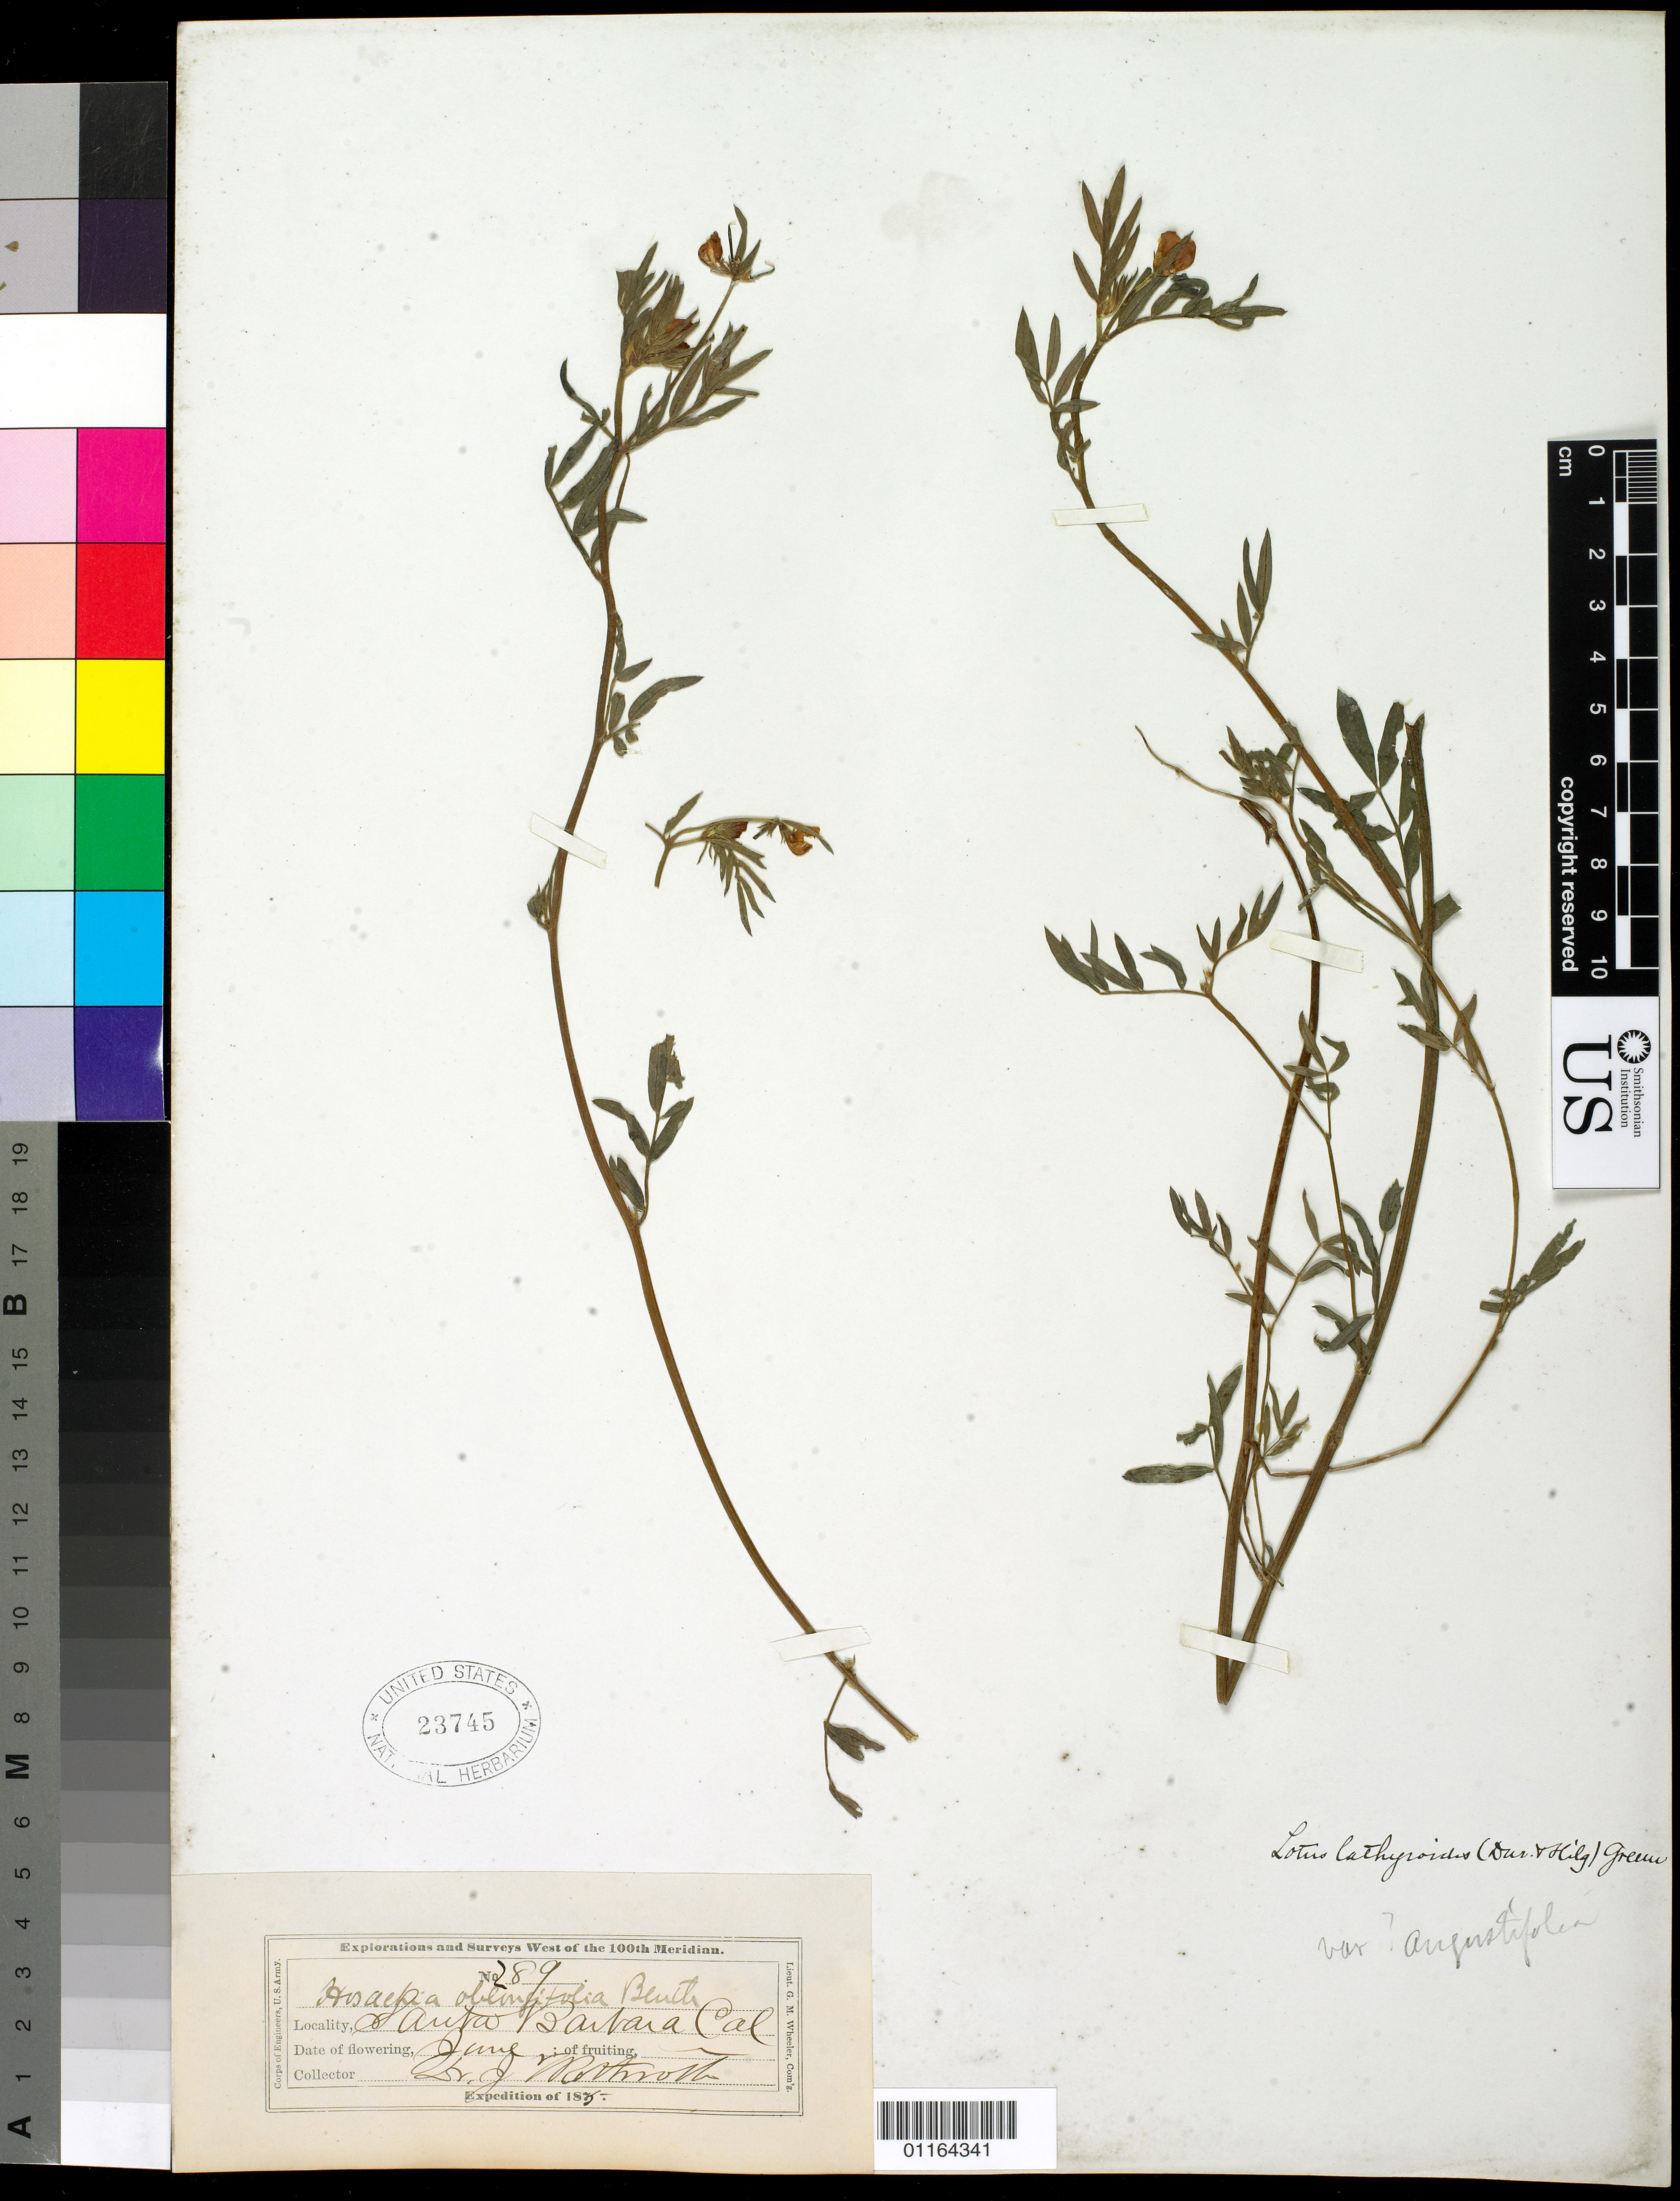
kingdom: Plantae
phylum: Tracheophyta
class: Magnoliopsida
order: Fabales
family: Fabaceae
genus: Hosackia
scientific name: Hosackia oblongifolia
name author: Benth.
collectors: J. T. Rothrock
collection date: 1875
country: United States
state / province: California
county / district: Santa Barbara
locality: Santa Barbara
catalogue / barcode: US 23745